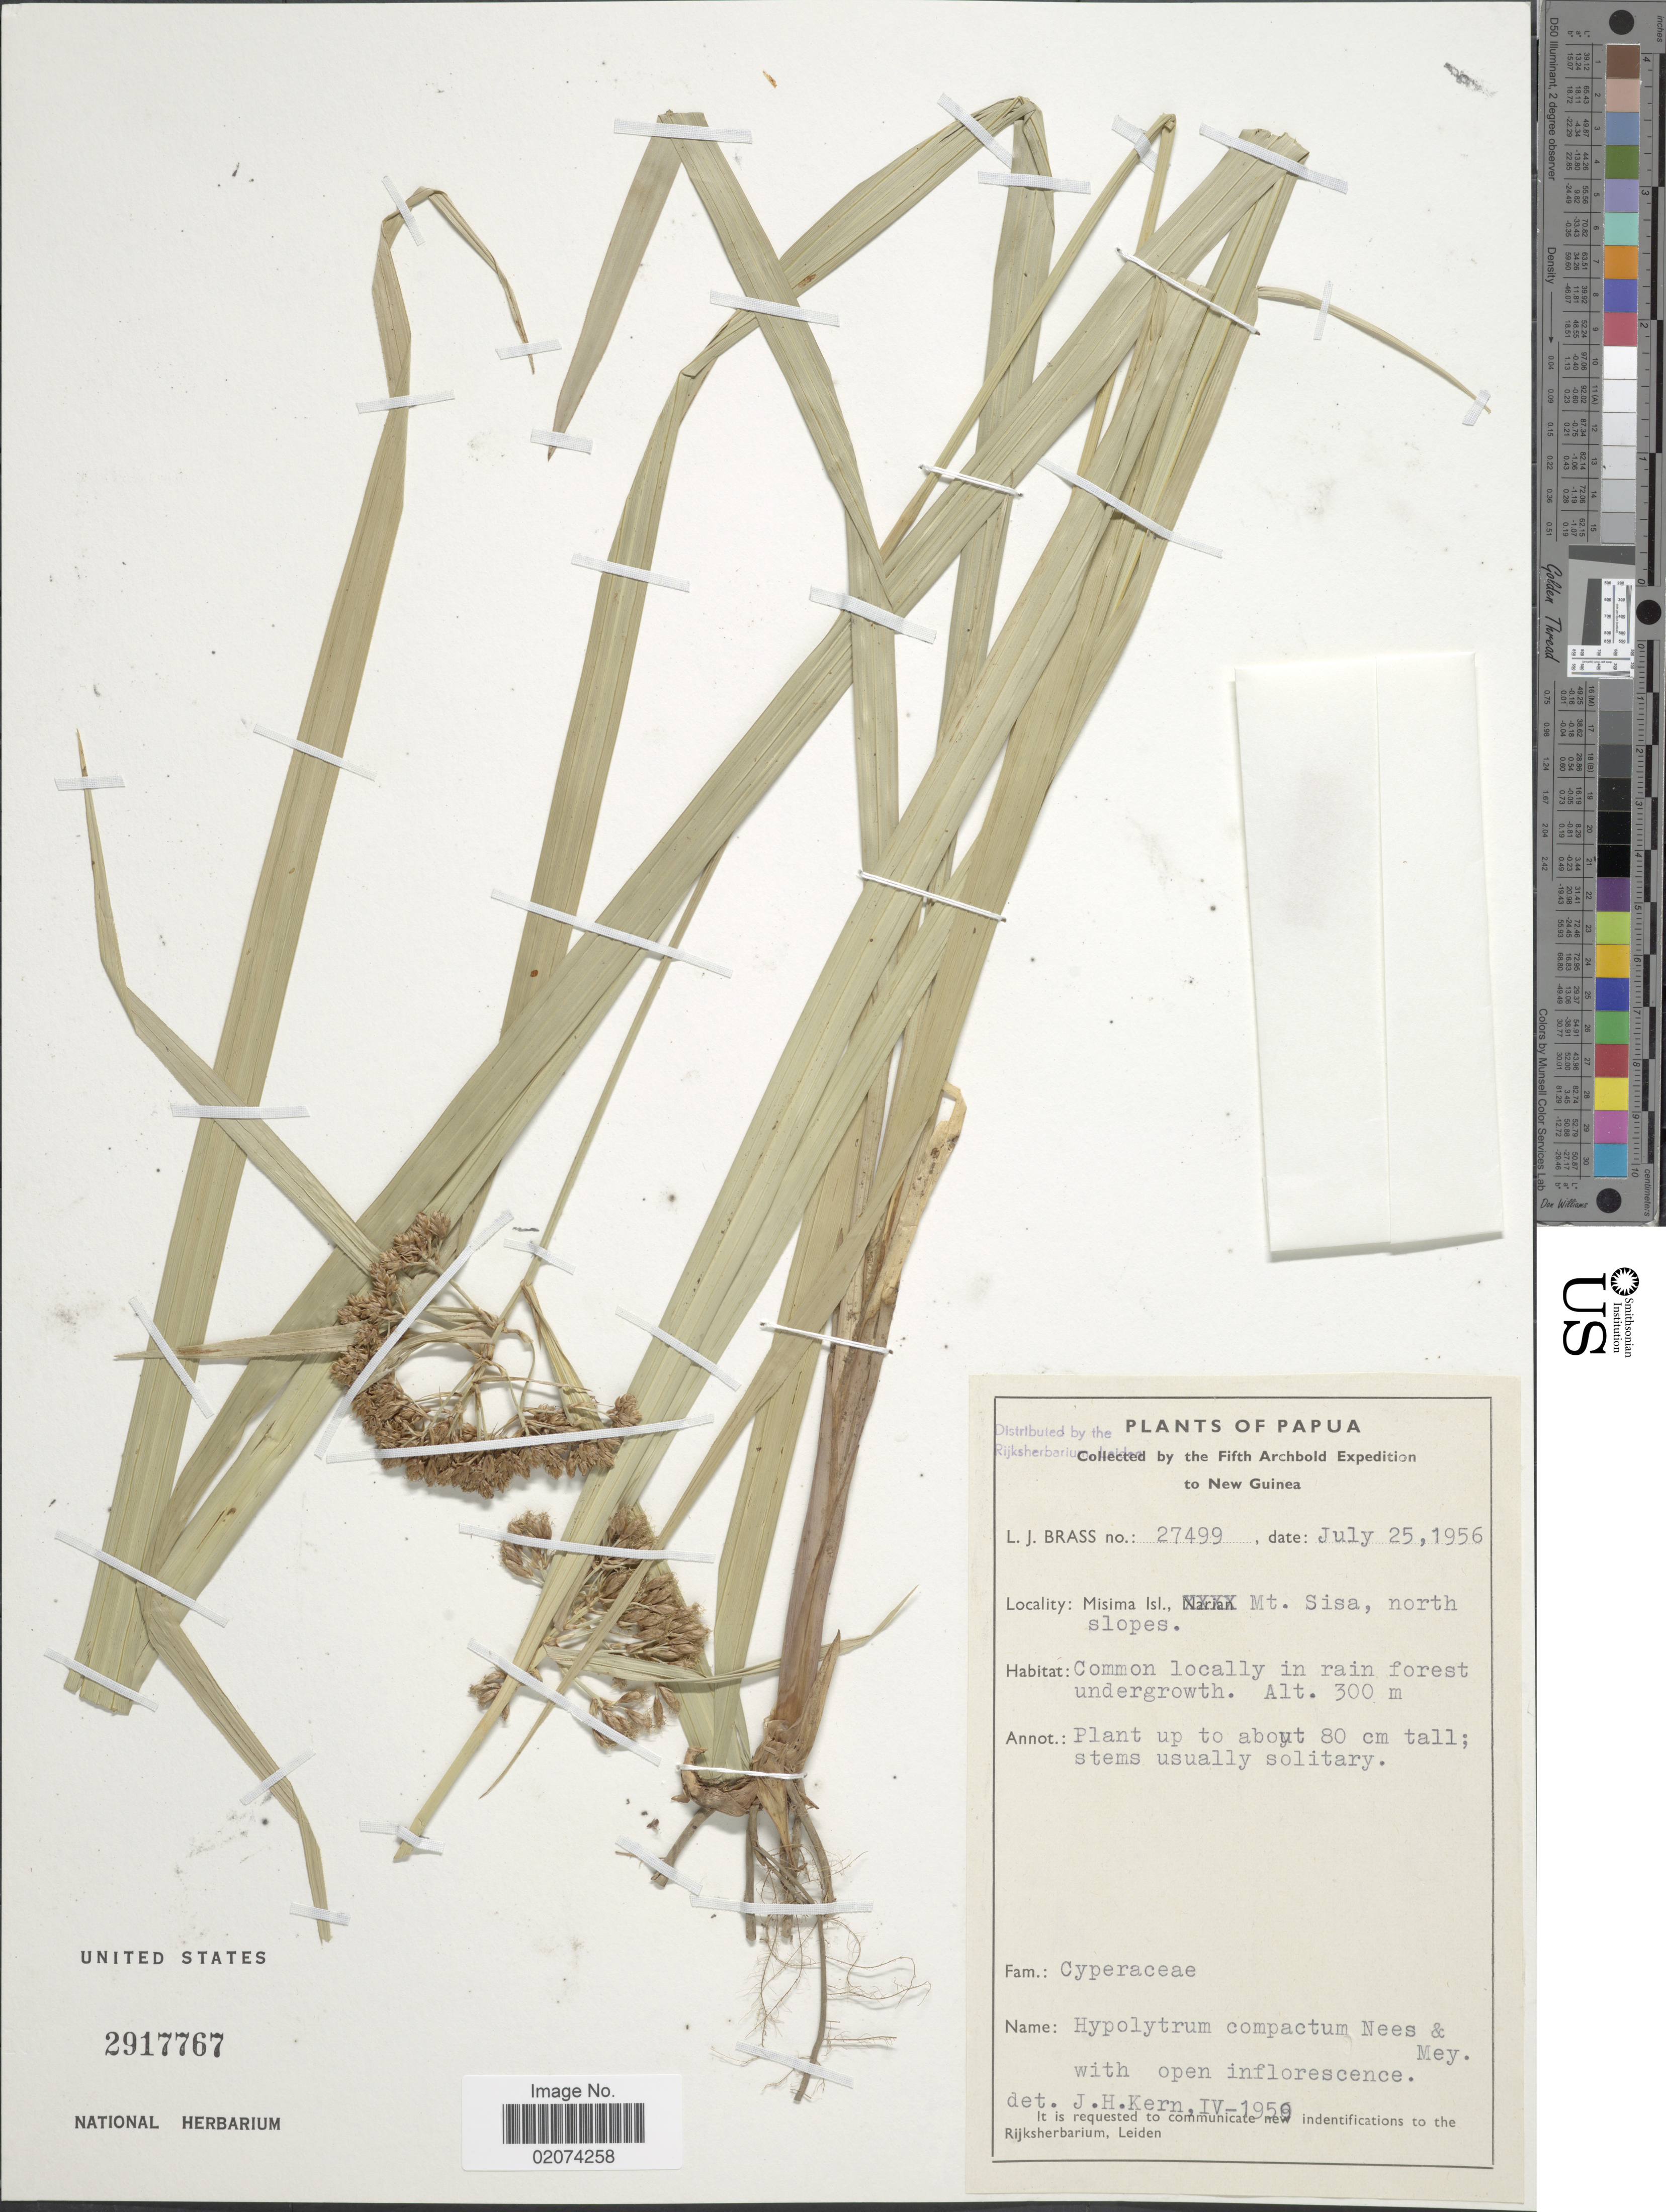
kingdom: Plantae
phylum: Tracheophyta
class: Liliopsida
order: Poales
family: Cyperaceae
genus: Hypolytrum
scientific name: Hypolytrum compactum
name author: Nees & Meyen ex Kunth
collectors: L. J. Brass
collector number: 27499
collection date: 1956-07-25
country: Papua New Guinea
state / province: Milne Bay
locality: Misima Isl., Mt. Sisa, north slopes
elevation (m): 300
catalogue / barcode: US 2917767